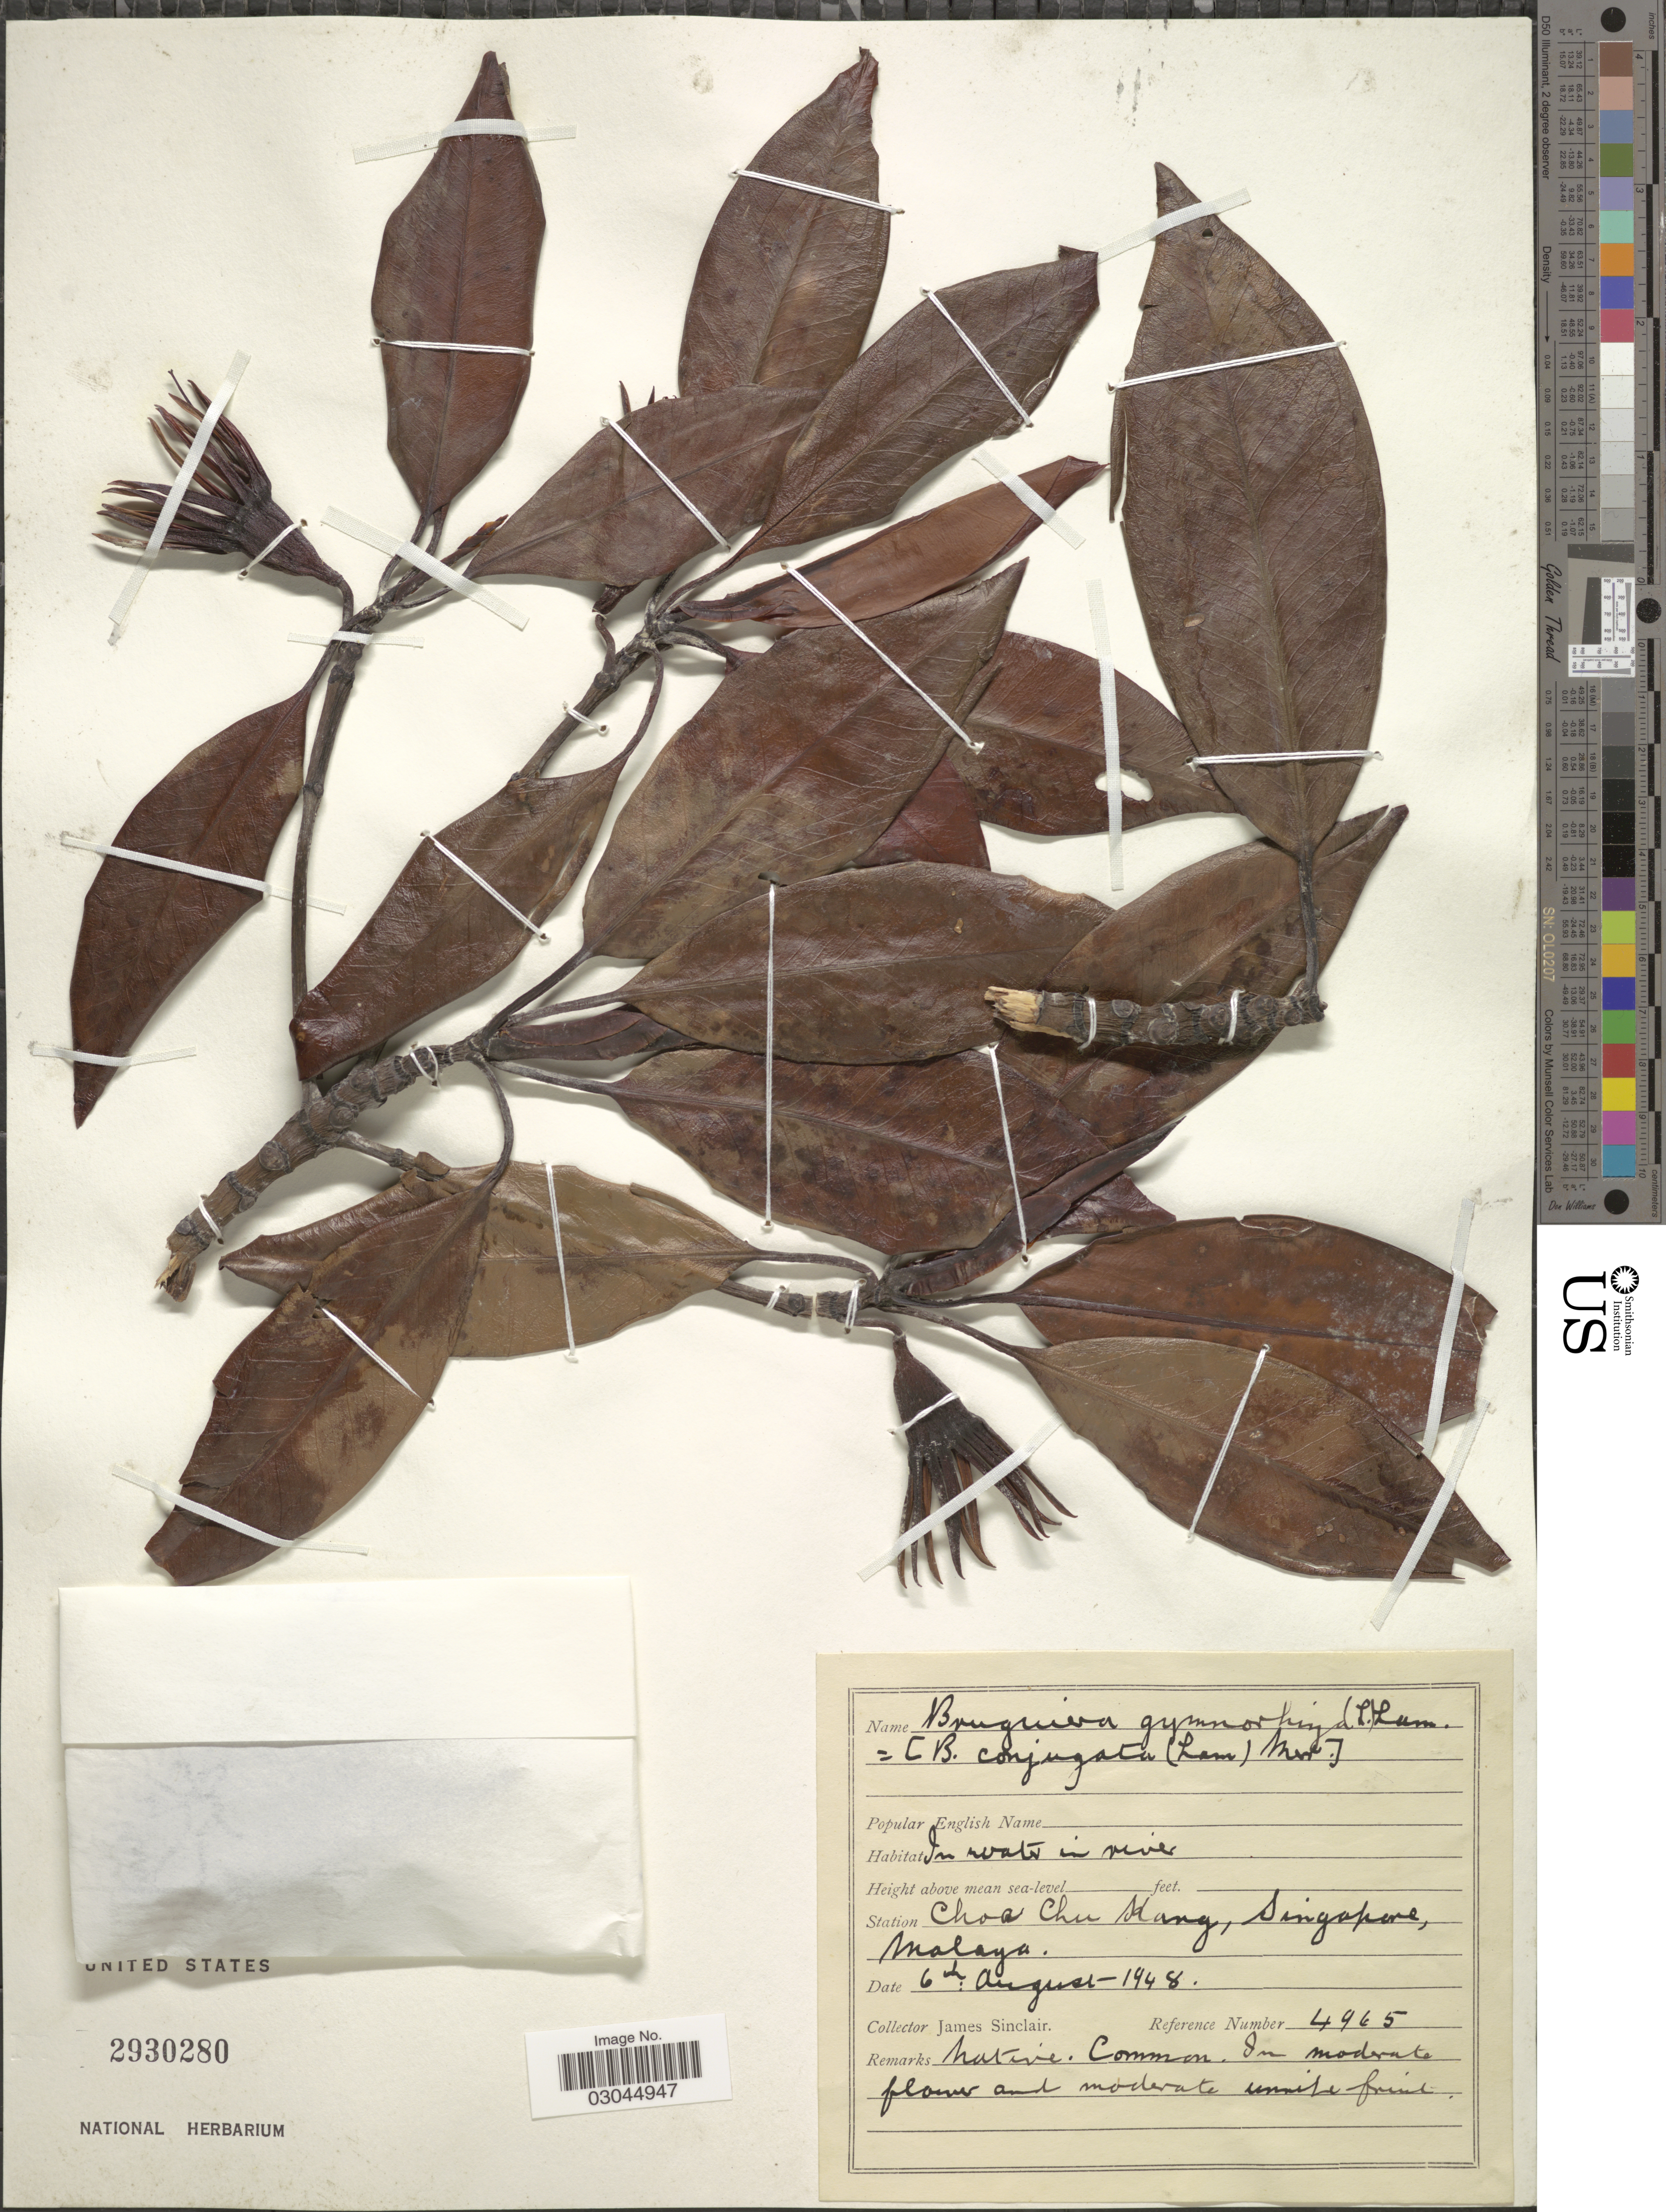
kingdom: Plantae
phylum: Tracheophyta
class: Magnoliopsida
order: Malpighiales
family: Rhizophoraceae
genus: Bruguiera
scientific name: Bruguiera gymnorhiza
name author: (L.) Savigny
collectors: J. Sinclair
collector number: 4965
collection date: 1948-08-06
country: Singapore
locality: Station, Choa Chu Kang, Singapore, Malaya.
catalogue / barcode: US 2930280